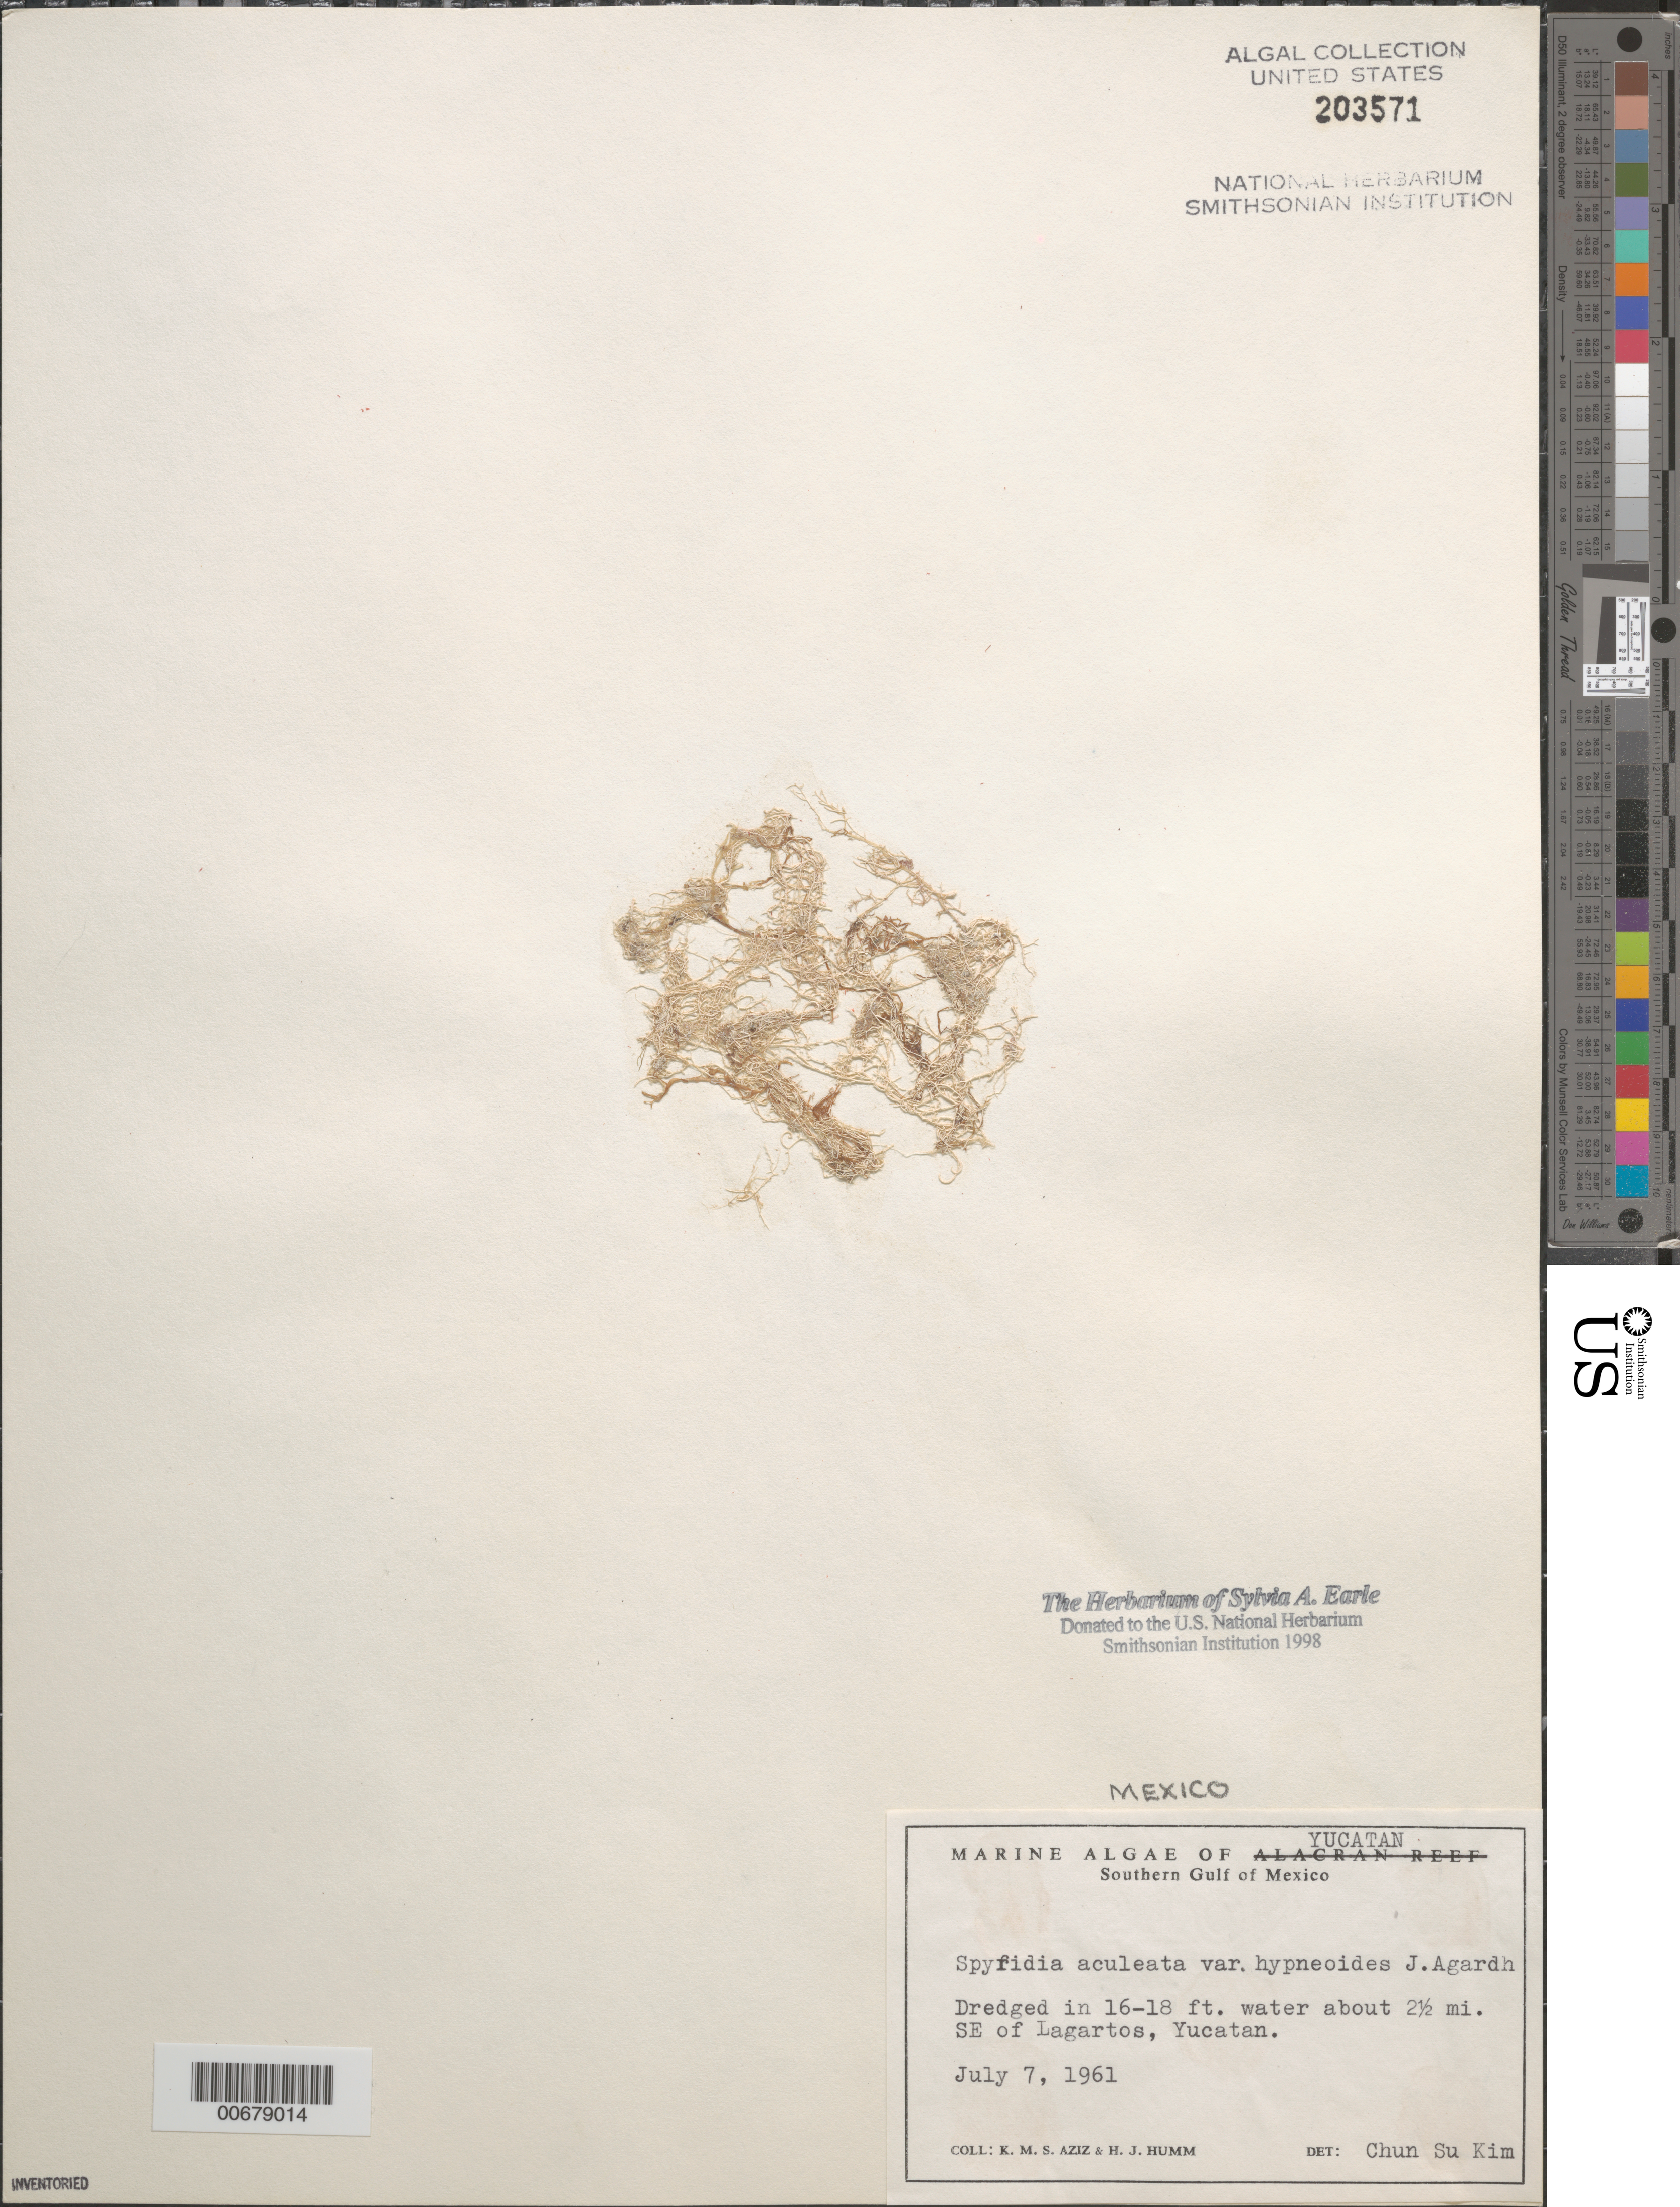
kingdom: Plantae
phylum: Rhodophyta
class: Florideophyceae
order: Ceramiales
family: Spyridiaceae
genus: Spyridia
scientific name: Spyridia aculeata var. hypneoides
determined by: Kim, Chun Su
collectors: K. M. Aziz & H. J. Humm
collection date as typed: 07 Jul 1961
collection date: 1961-07-07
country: Mexico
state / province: Yucatan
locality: Ca. 2.5 miles southeast of Lagartos, southern Gulf of Mexico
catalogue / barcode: US 203571